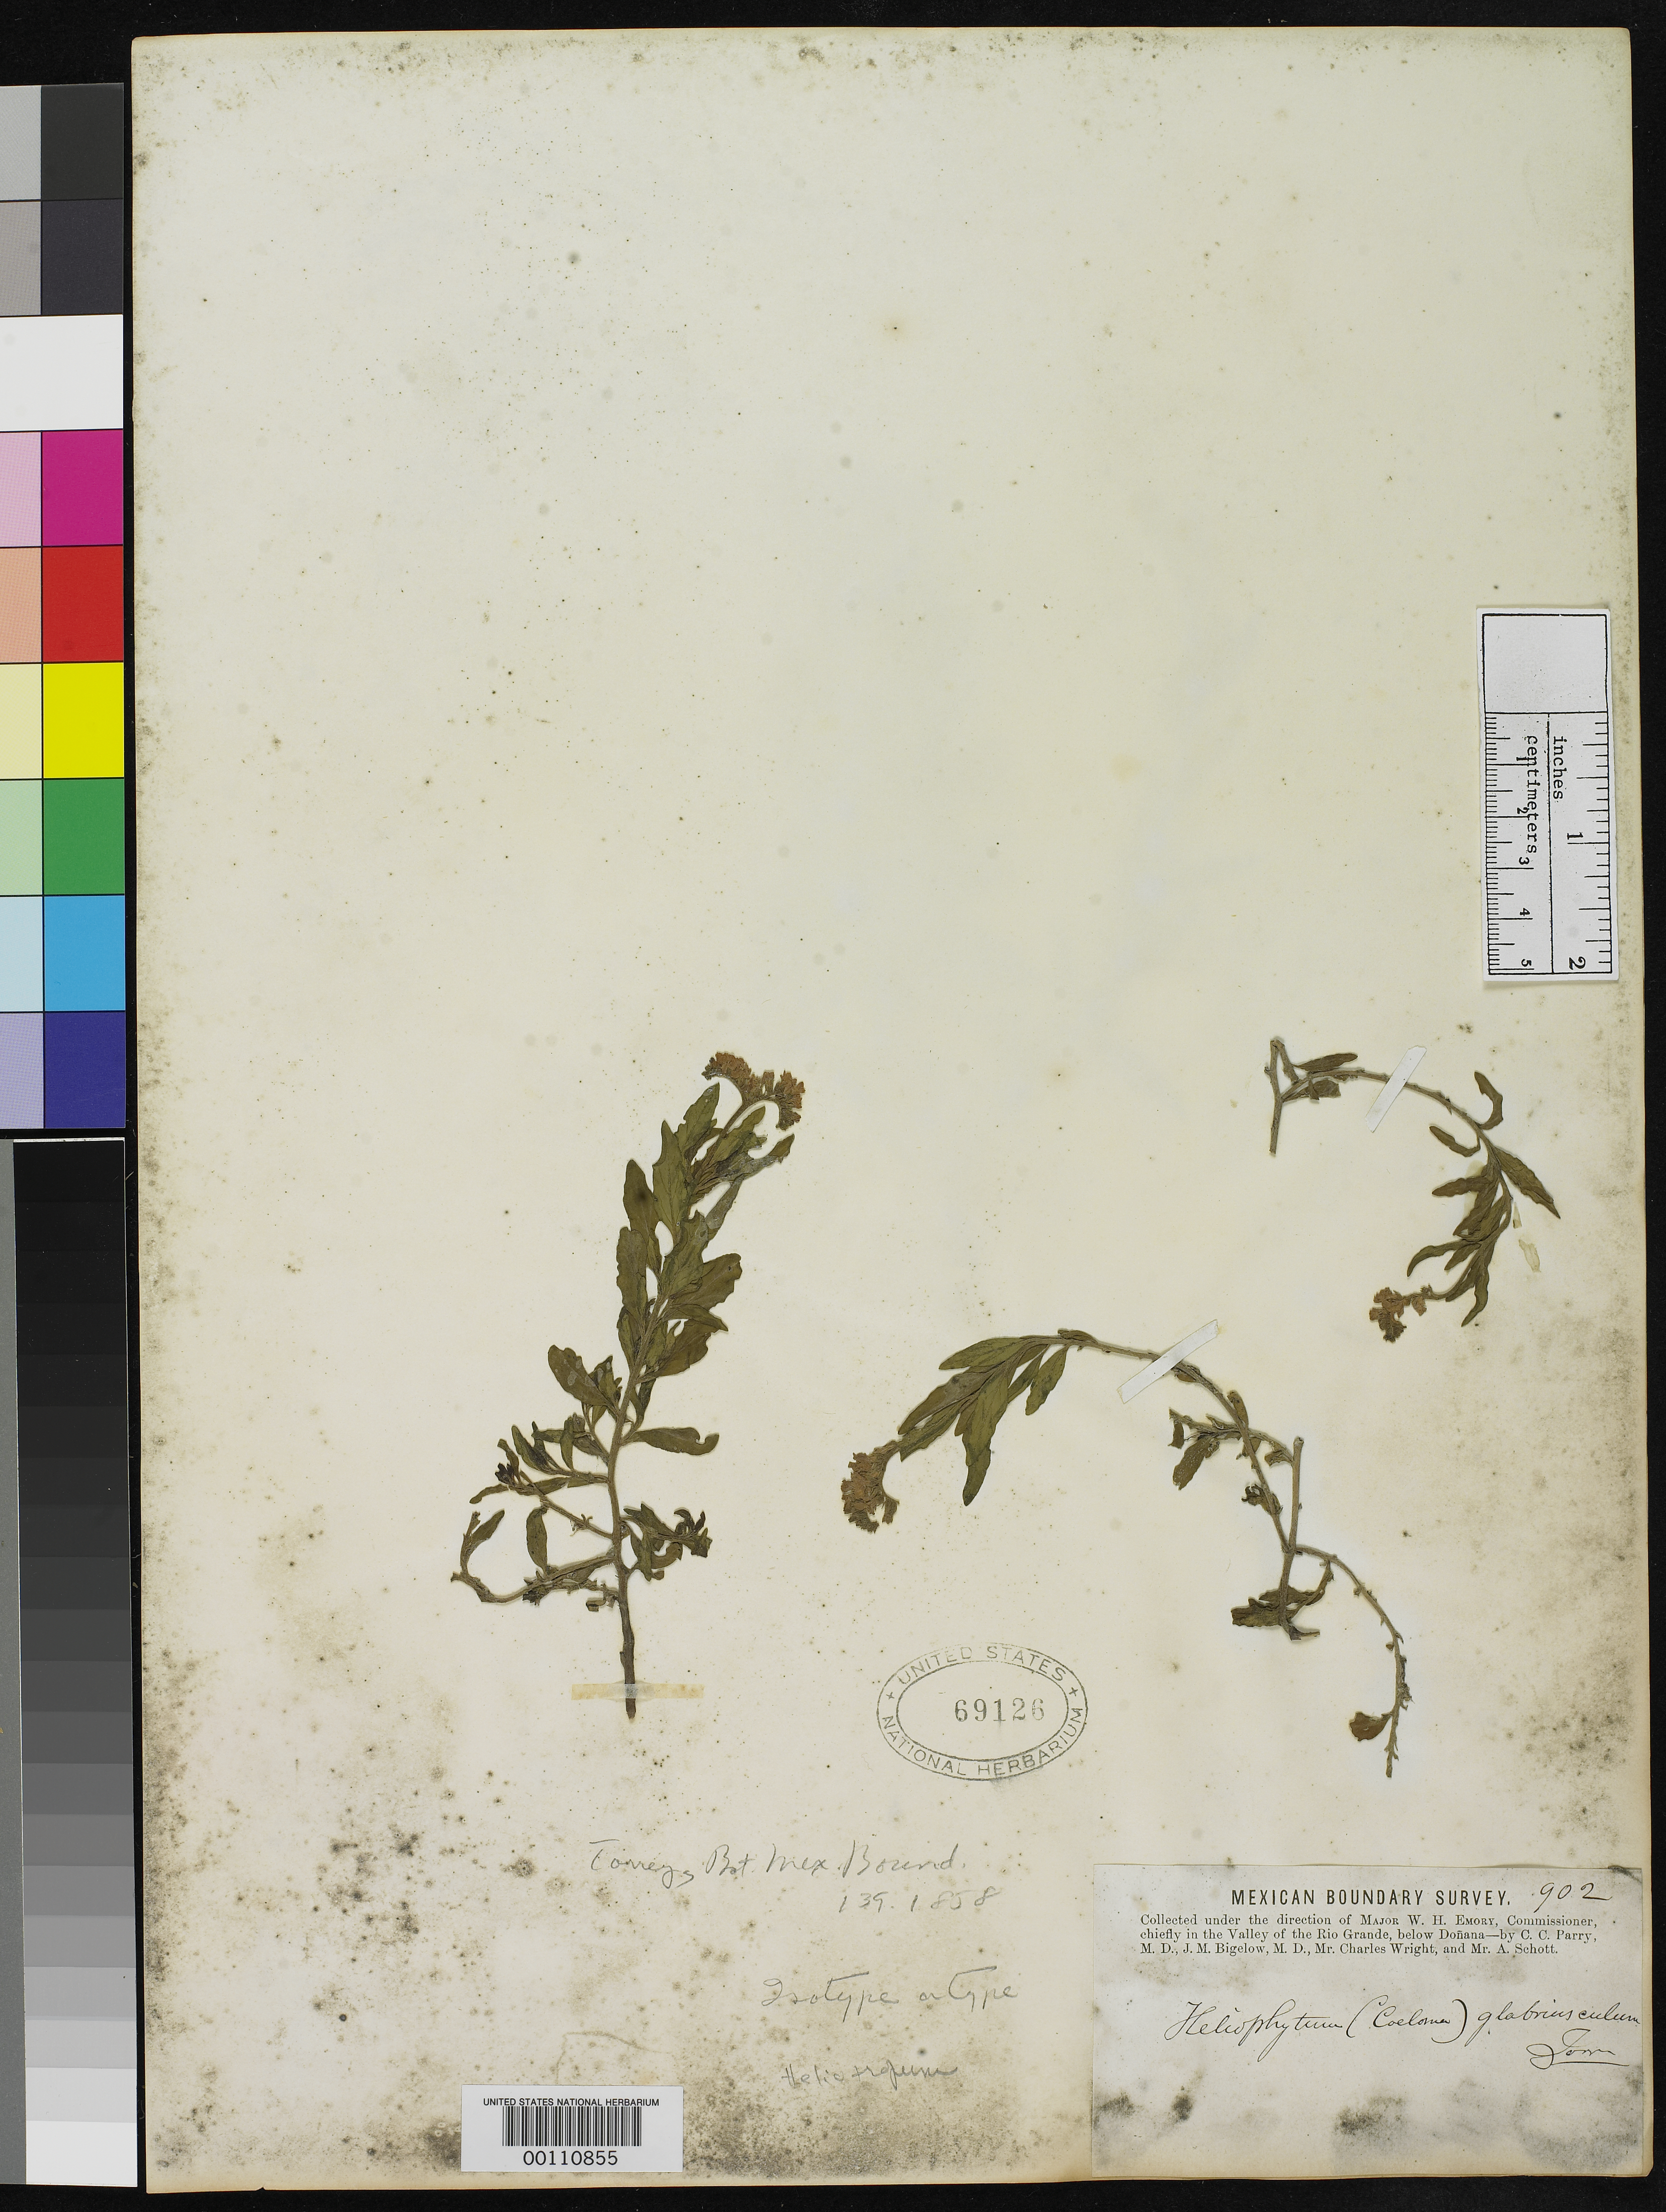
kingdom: Plantae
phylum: Tracheophyta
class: Magnoliopsida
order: Boraginales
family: Heliotropiaceae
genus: Heliophytum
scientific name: Heliophytum glabriusculum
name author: Torr. in Emory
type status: Syntype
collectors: C. C. Parry, J. M. Bigelow, C. Wright & A. C. V. Schott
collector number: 902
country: Mexico / United States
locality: Rio Grande Valley below Donana.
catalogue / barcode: US 69126